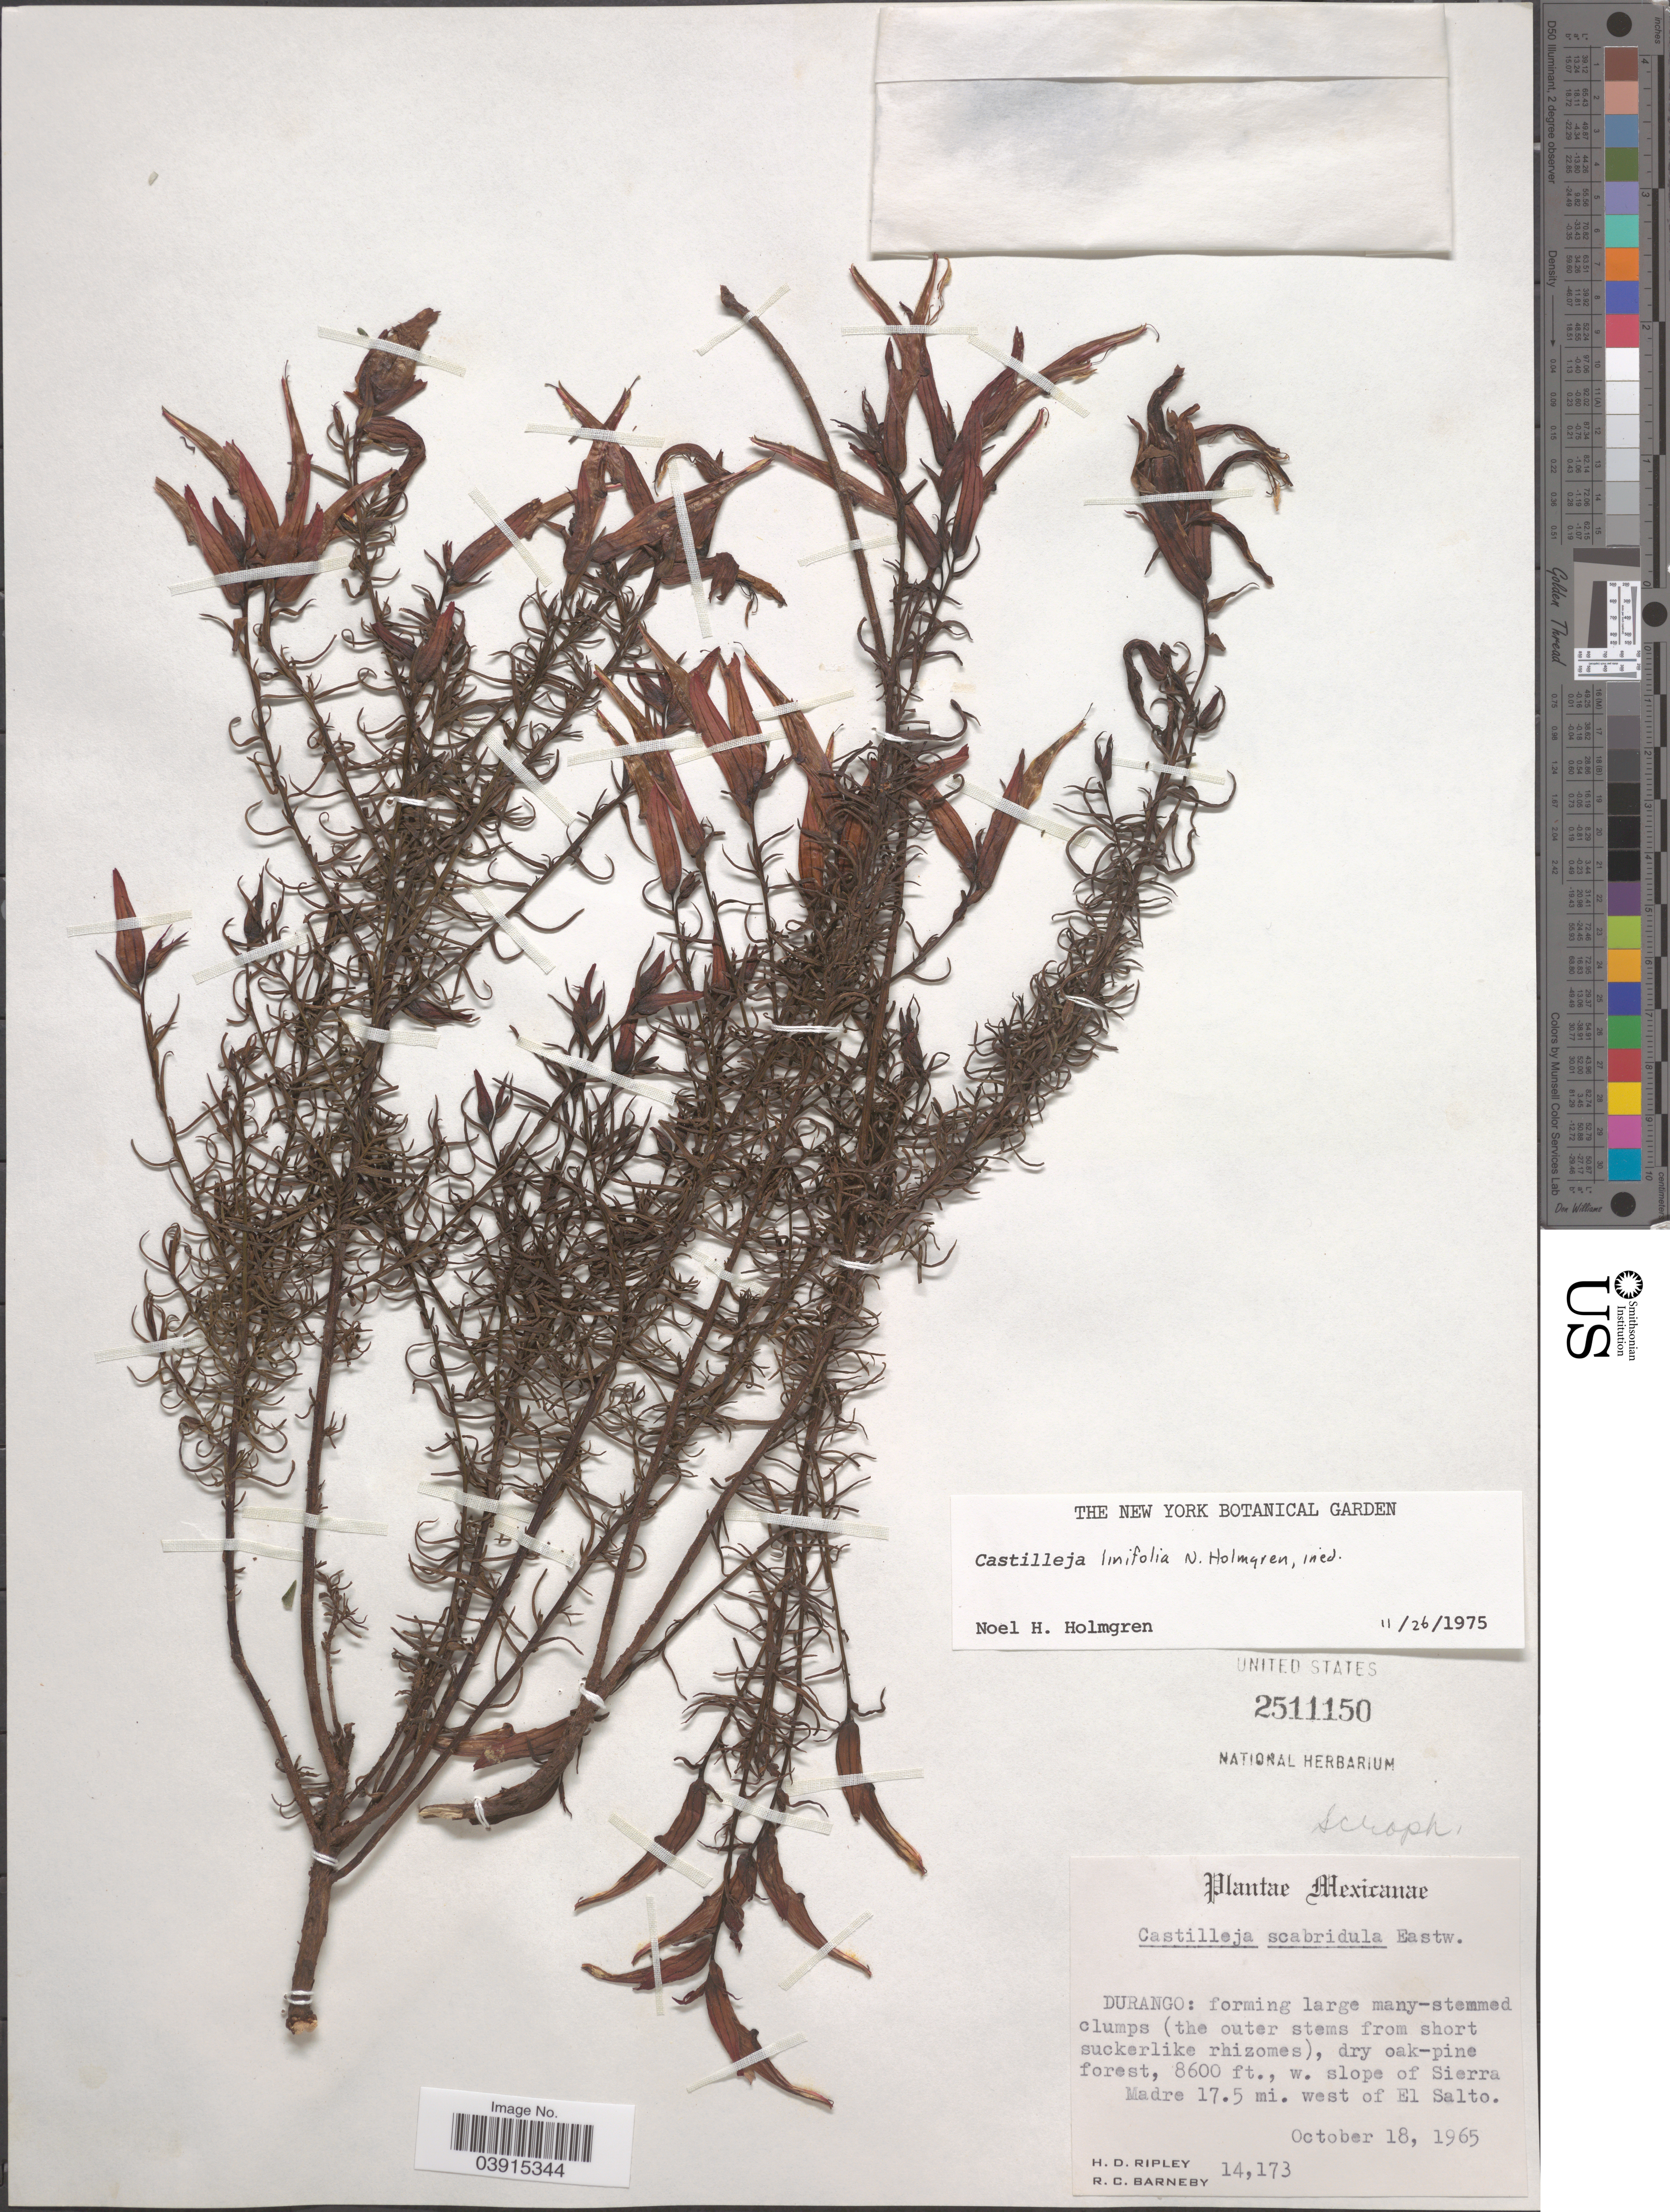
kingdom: Plantae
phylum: Tracheophyta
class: Magnoliopsida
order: Lamiales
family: Orobanchaceae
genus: Castilleja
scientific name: Castilleja linifolia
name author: N.H. Holmgren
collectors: H. Ripley & R. C. Barneby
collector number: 14173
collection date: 1965-10-18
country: Mexico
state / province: Durango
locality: W. slope of Sierra Madre 17.5 mi. west of El Salto.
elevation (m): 2621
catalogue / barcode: US 2511150